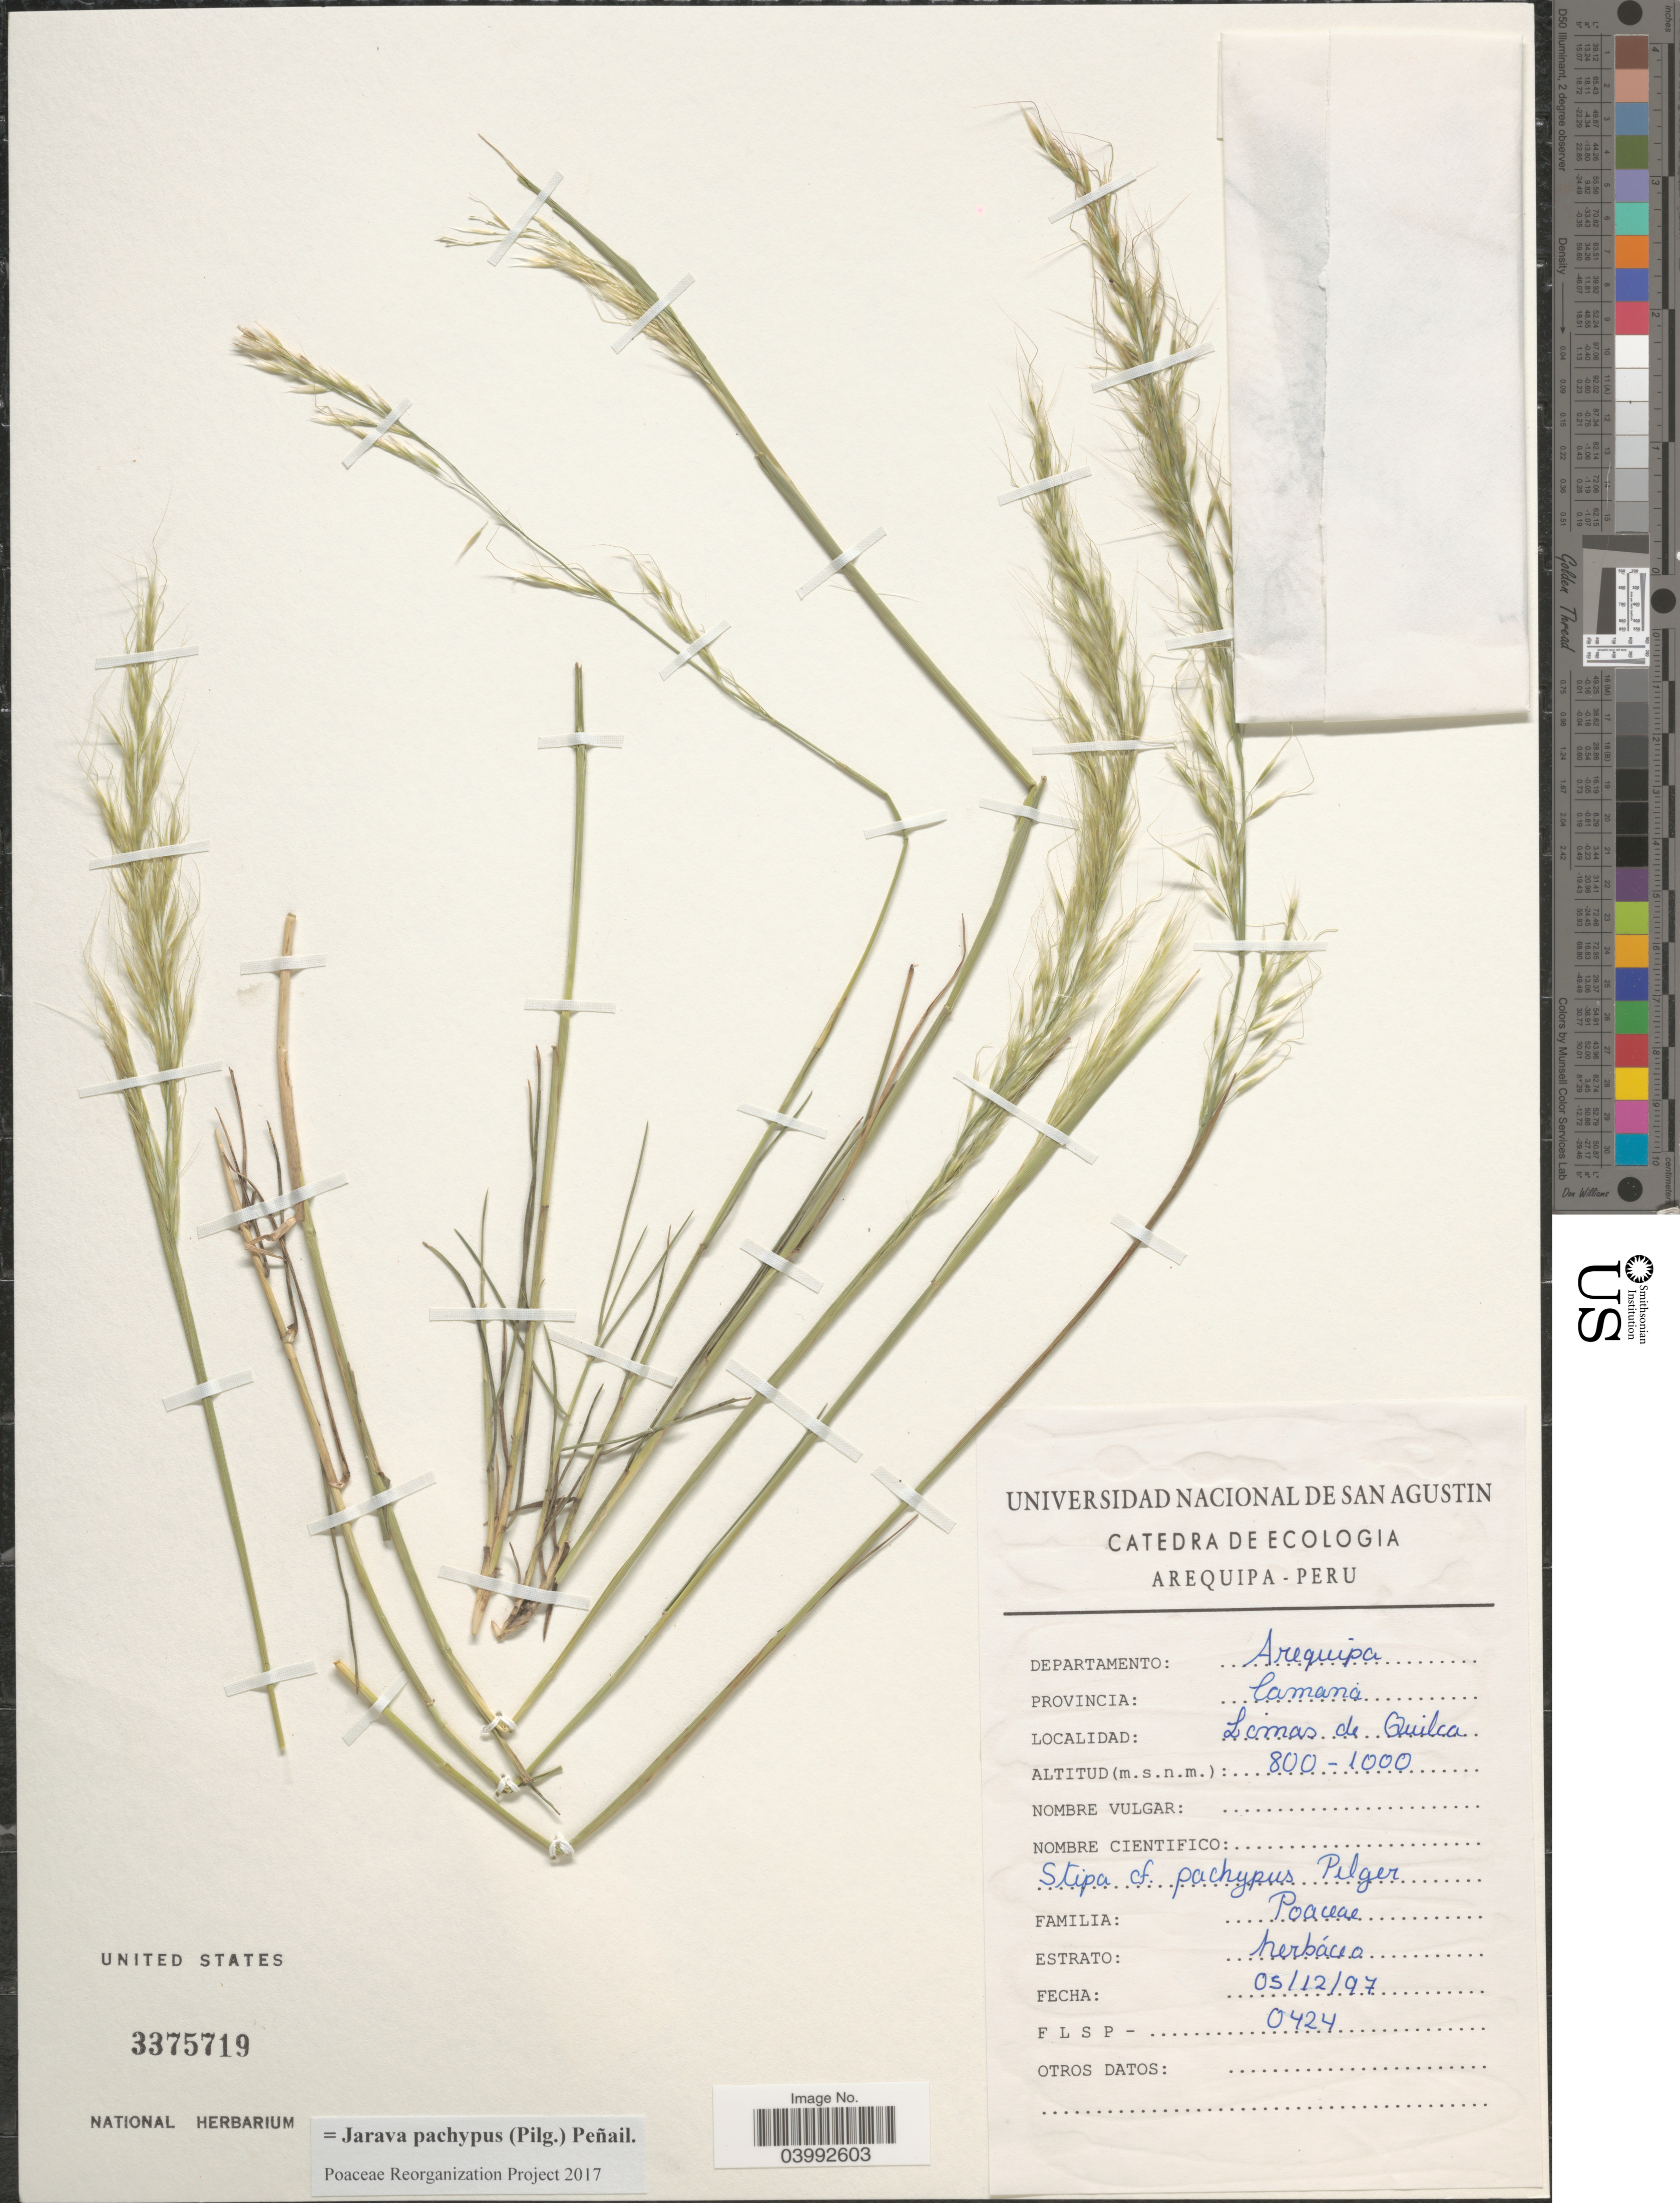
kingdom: Plantae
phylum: Tracheophyta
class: Liliopsida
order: Poales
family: Poaceae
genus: Jarava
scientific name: Jarava pachypus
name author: Pilg.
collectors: F. L. S. P.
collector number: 0424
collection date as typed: Transcribed d/m/y: 5/12/97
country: Peru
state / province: Arequipa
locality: Departamento: Arequipa. Provincia: Camana. Lomas de Quilca.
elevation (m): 800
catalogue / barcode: US 3375719